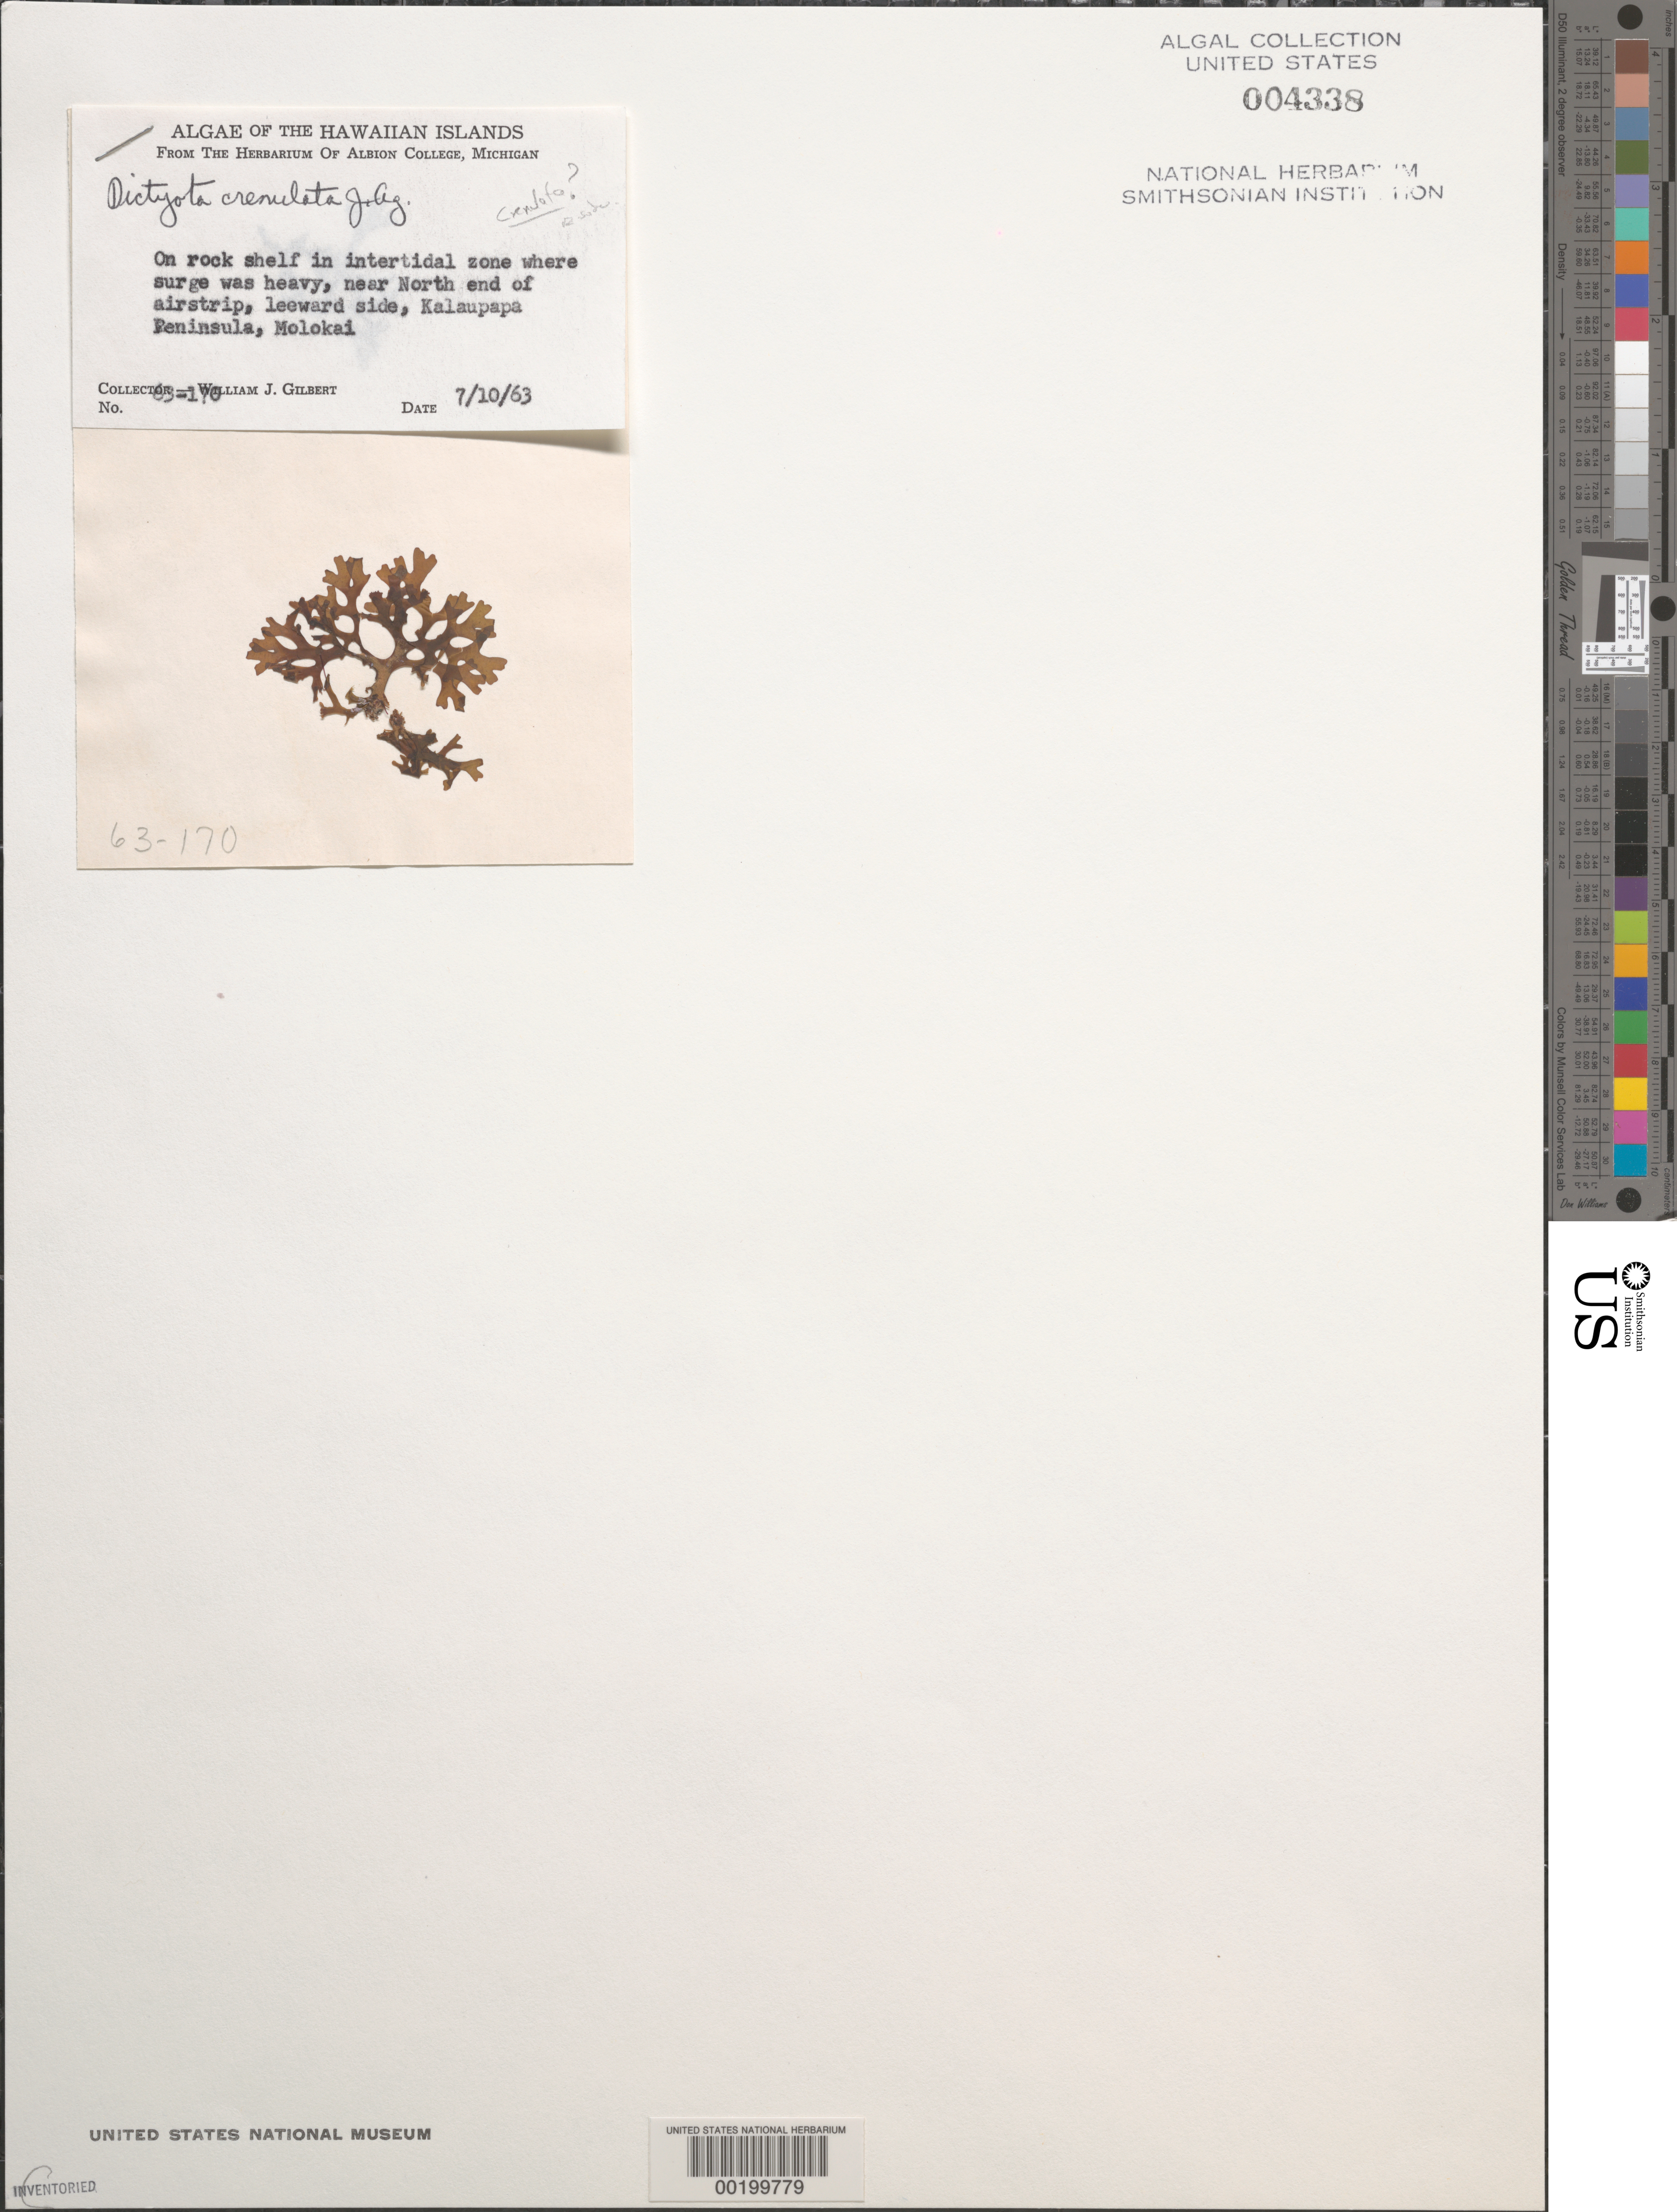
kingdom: Chromista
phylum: Ochrophyta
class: Phaeophyceae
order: Dictyotales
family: Dictyotaceae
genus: Dictyota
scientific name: Dictyota crenulata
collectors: W. J. Gilbert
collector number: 63-170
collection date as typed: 10 Jul 1963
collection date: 1963-07-10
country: United States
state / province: Hawaii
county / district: Maui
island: Moloka'i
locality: Kalaupapa Peninsula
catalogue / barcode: US 4338